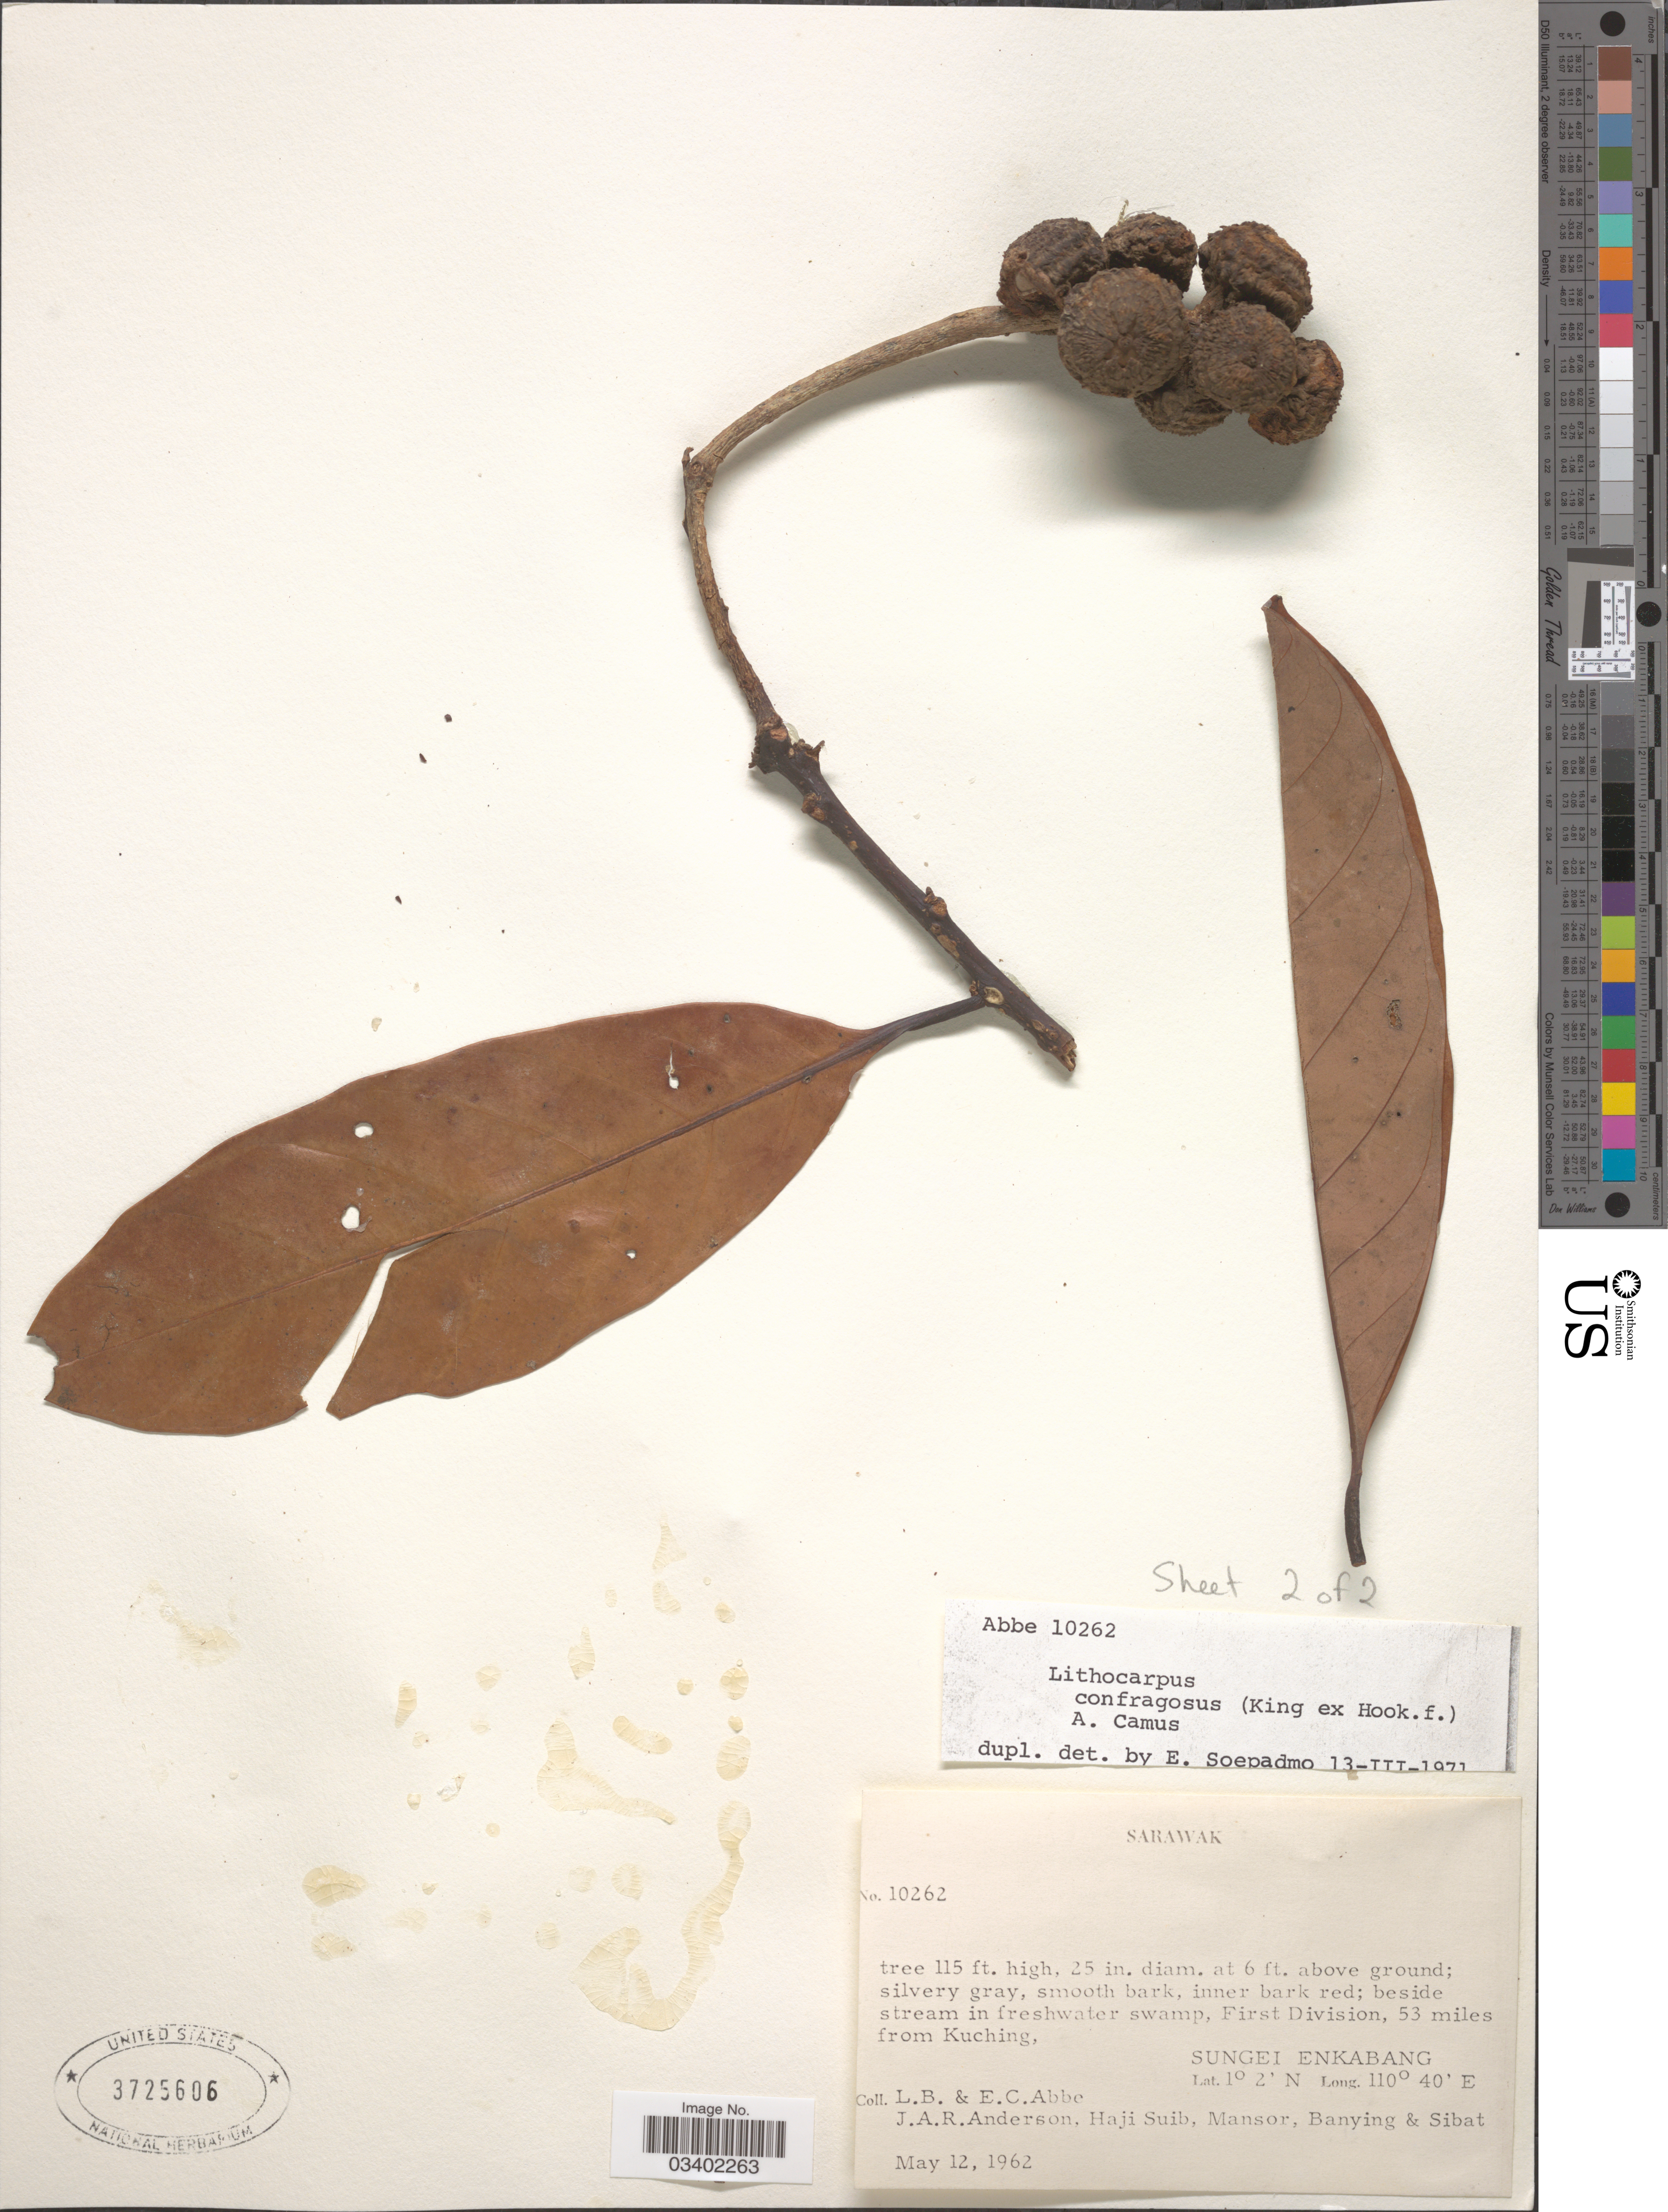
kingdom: Plantae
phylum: Tracheophyta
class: Magnoliopsida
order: Fagales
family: Fagaceae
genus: Lithocarpus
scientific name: Lithocarpus confragosus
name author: (King ex Hook. f.) A. Camus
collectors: L. B. Abbe, E. C. Abbe, J. A. R. Anderson, H. Suib & et al.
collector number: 10262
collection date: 1962-05-12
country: Malaysia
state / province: Sarawak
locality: First Division, 53 miles from Kuching, Sungei Enkabang.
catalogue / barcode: US 3725606